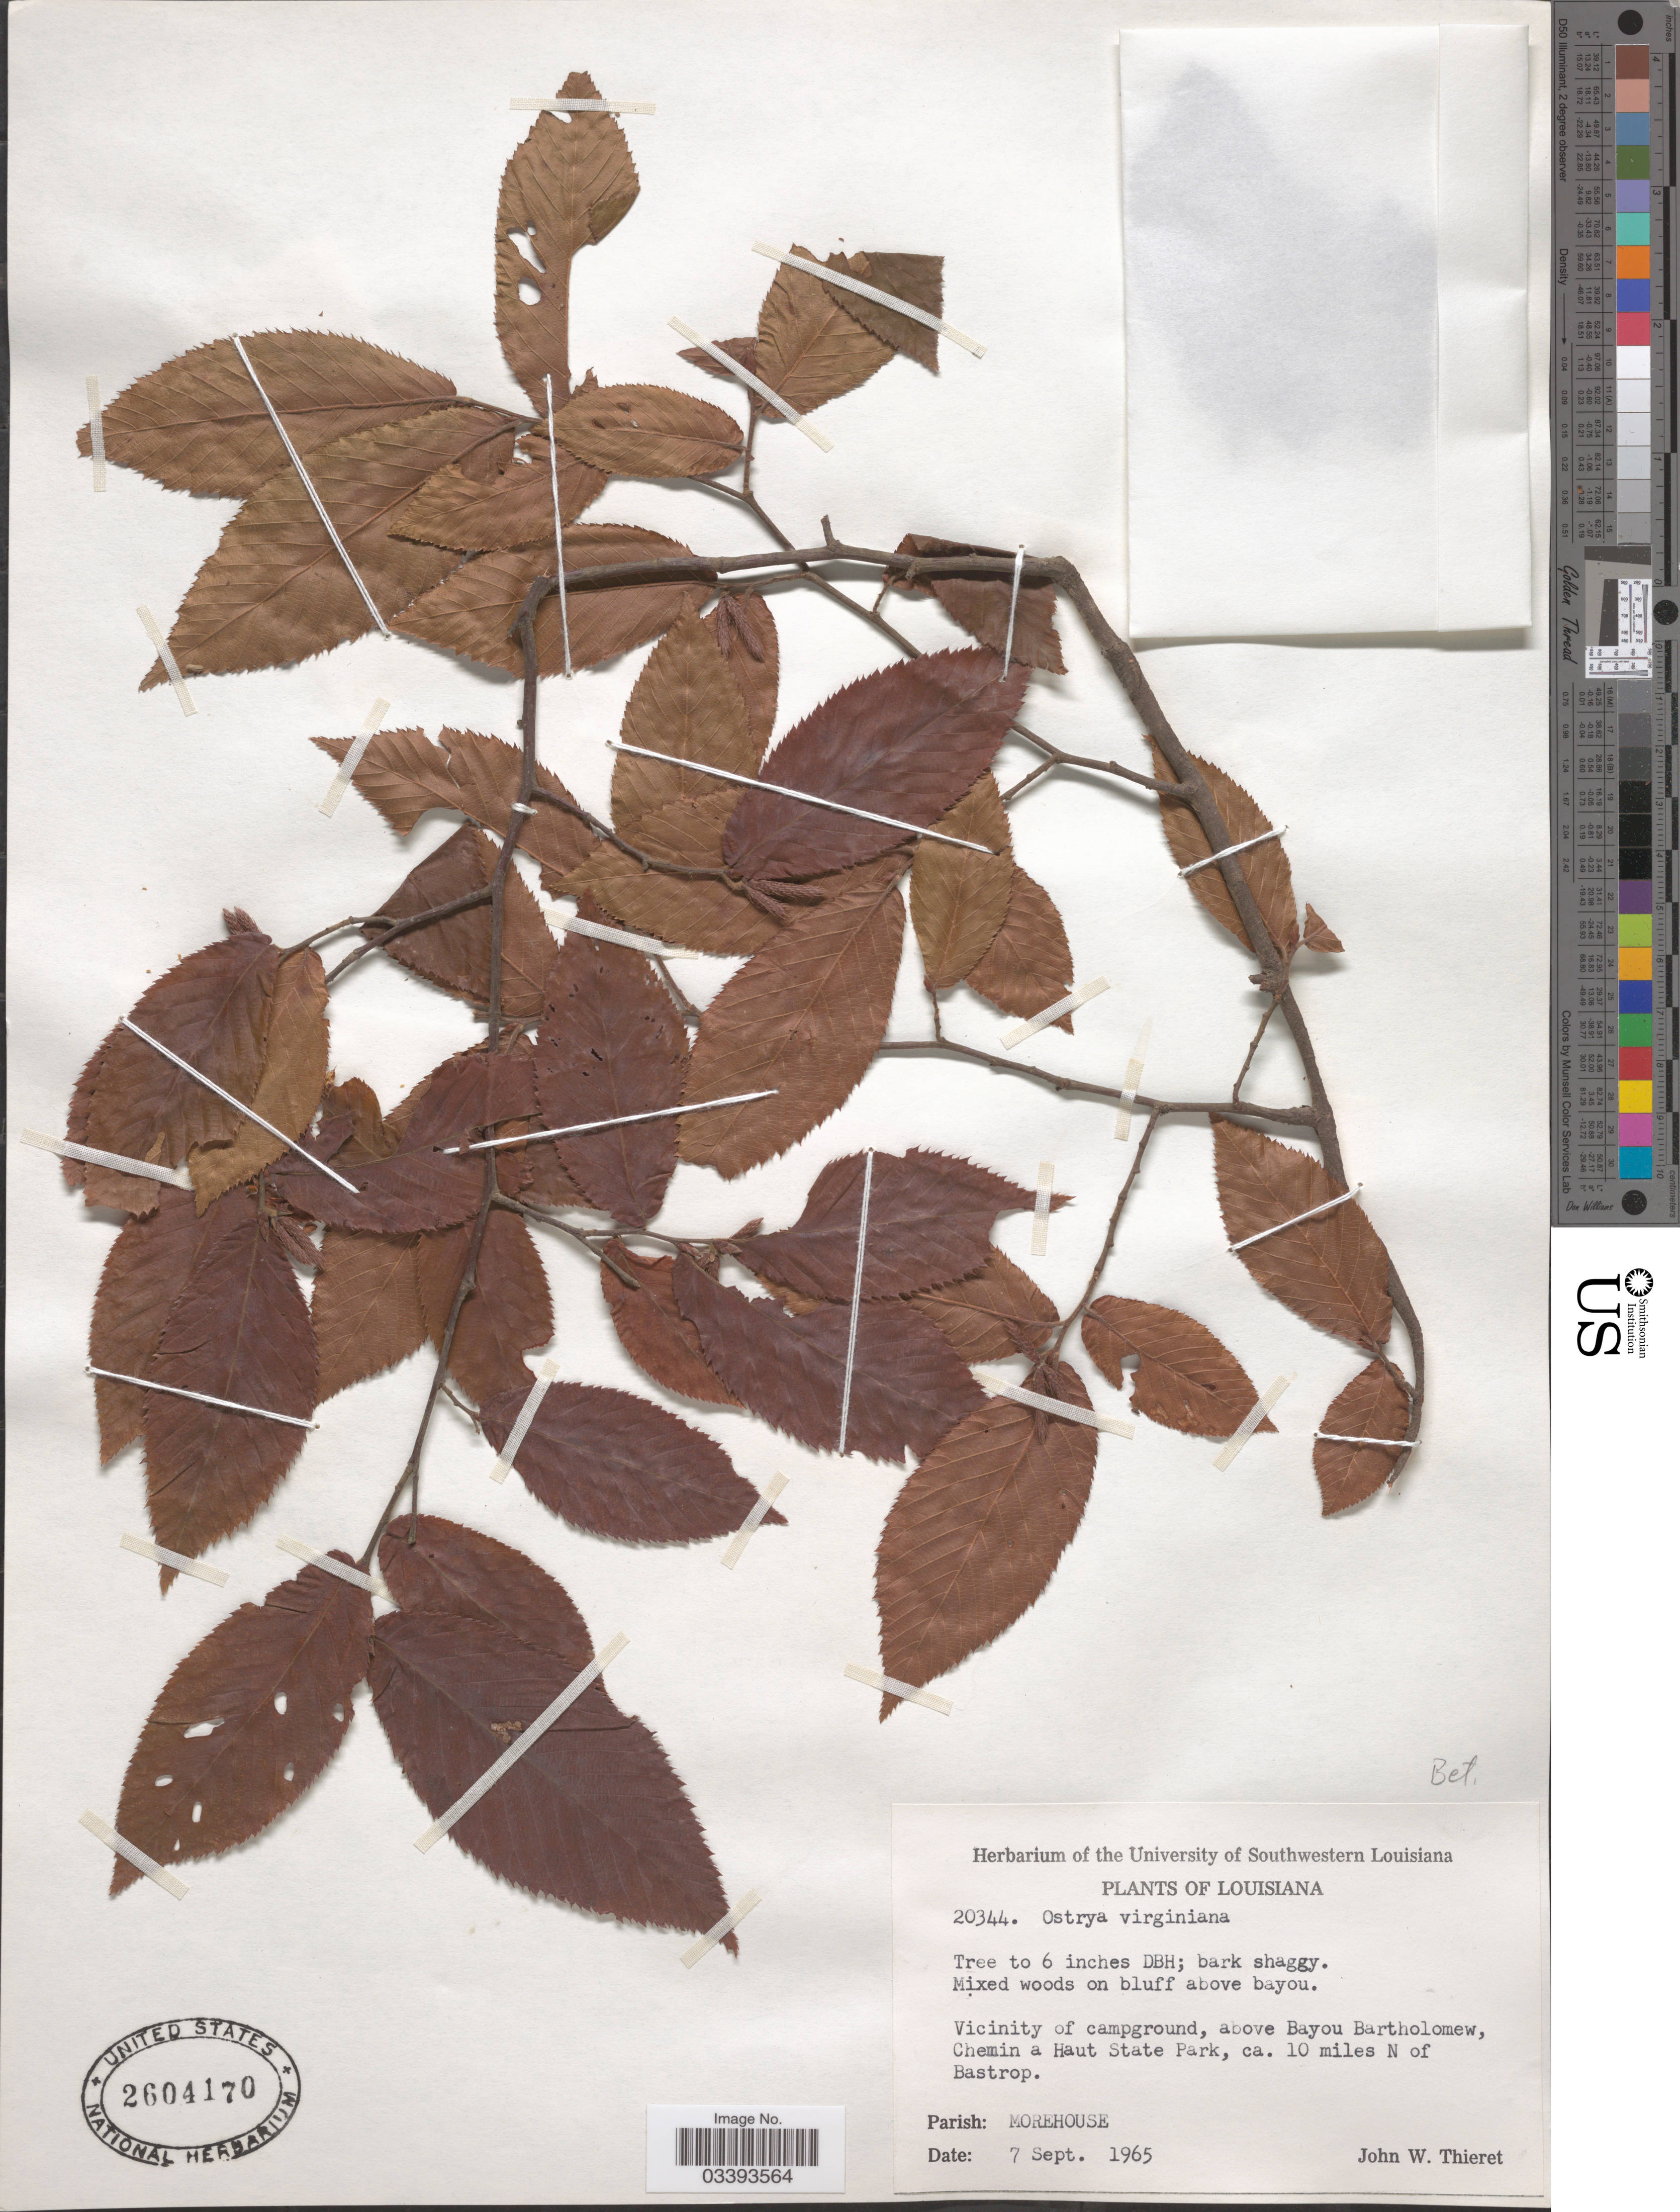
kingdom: Plantae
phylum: Tracheophyta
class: Magnoliopsida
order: Fagales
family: Betulaceae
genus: Ostrya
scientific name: Ostrya virginiana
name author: (Mill.) K. Koch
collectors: J. W. Thieret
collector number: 20344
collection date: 1965-09-07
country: United States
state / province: Louisiana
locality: Vicinity of campground, above Bayou Bartholomew, Chemin a Haut State Park, ca. 10 miles N of Bastrop. Parish: Morehouse.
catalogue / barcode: US 2604170